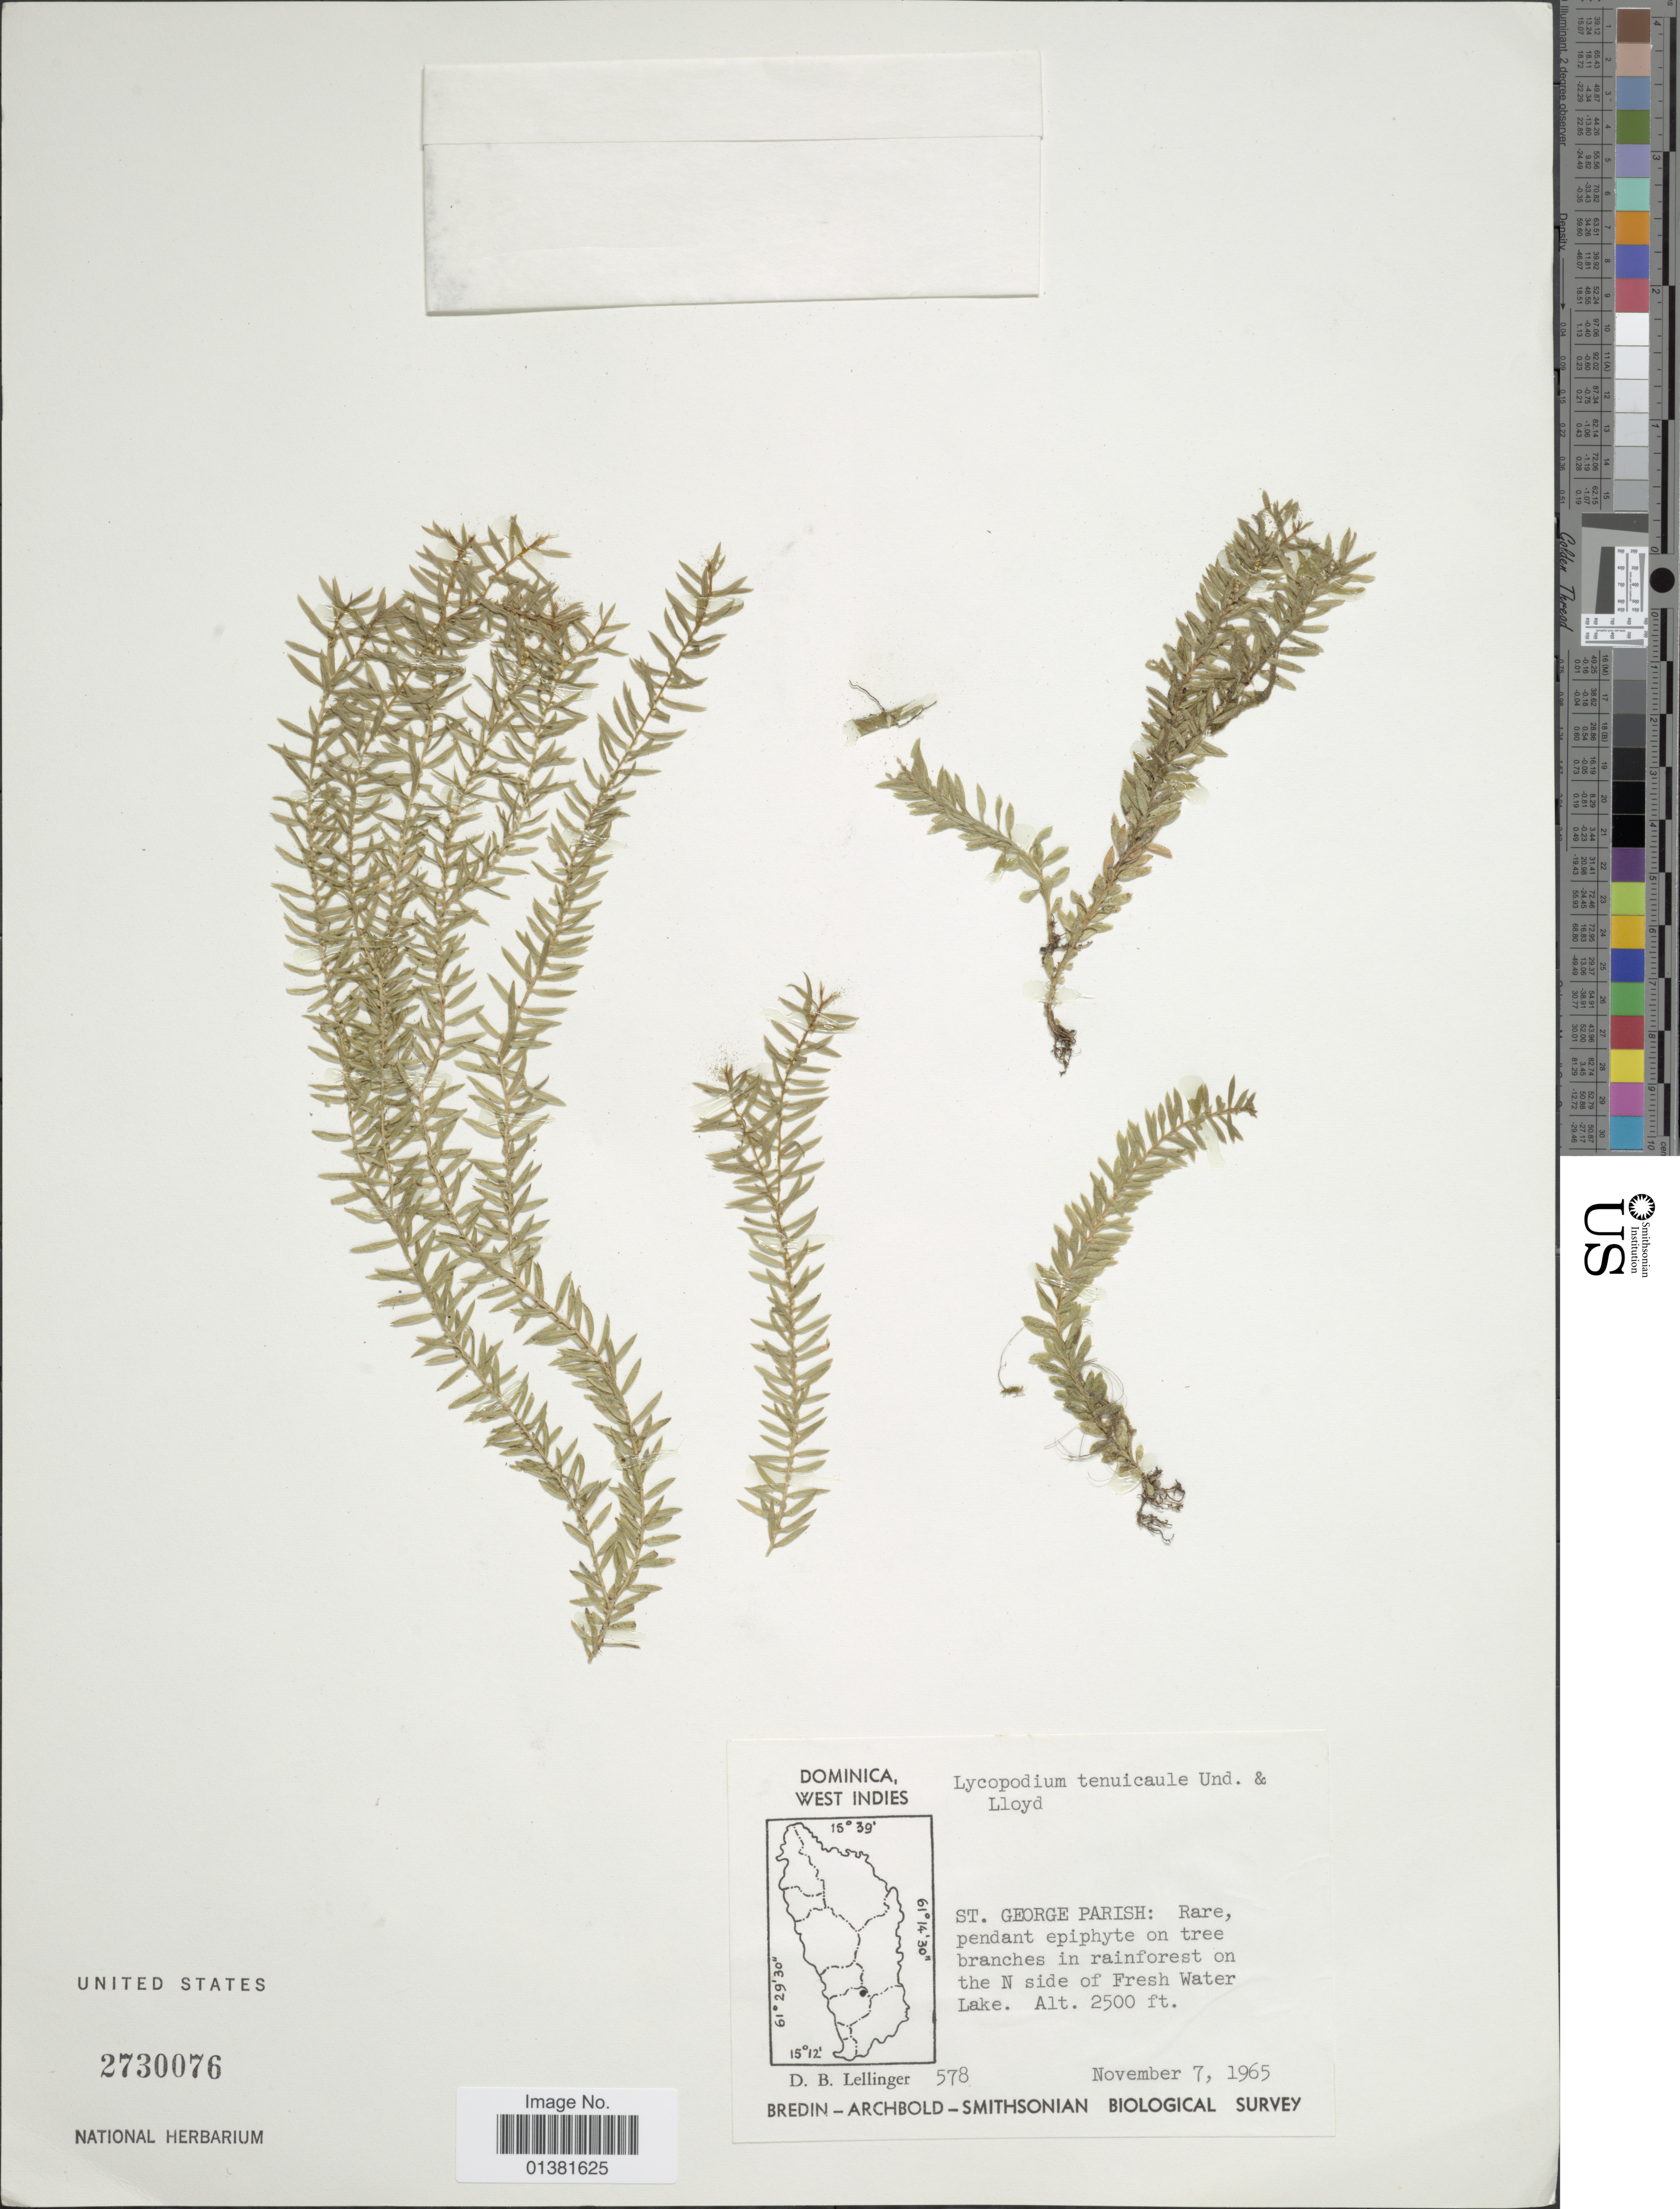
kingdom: Plantae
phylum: Tracheophyta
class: Lycopodiopsida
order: Lycopodiales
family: Lycopodiaceae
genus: Phlegmariurus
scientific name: Phlegmariurus tenuicaulis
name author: (Underw. & F.E. Lloyd) B. Øllg.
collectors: D. B. Lellinger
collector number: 578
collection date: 1965-11-07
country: Dominica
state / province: St. George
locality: West Indies, in rainforest on the N side of Fresh Water Lake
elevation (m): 762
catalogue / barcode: US 2730076